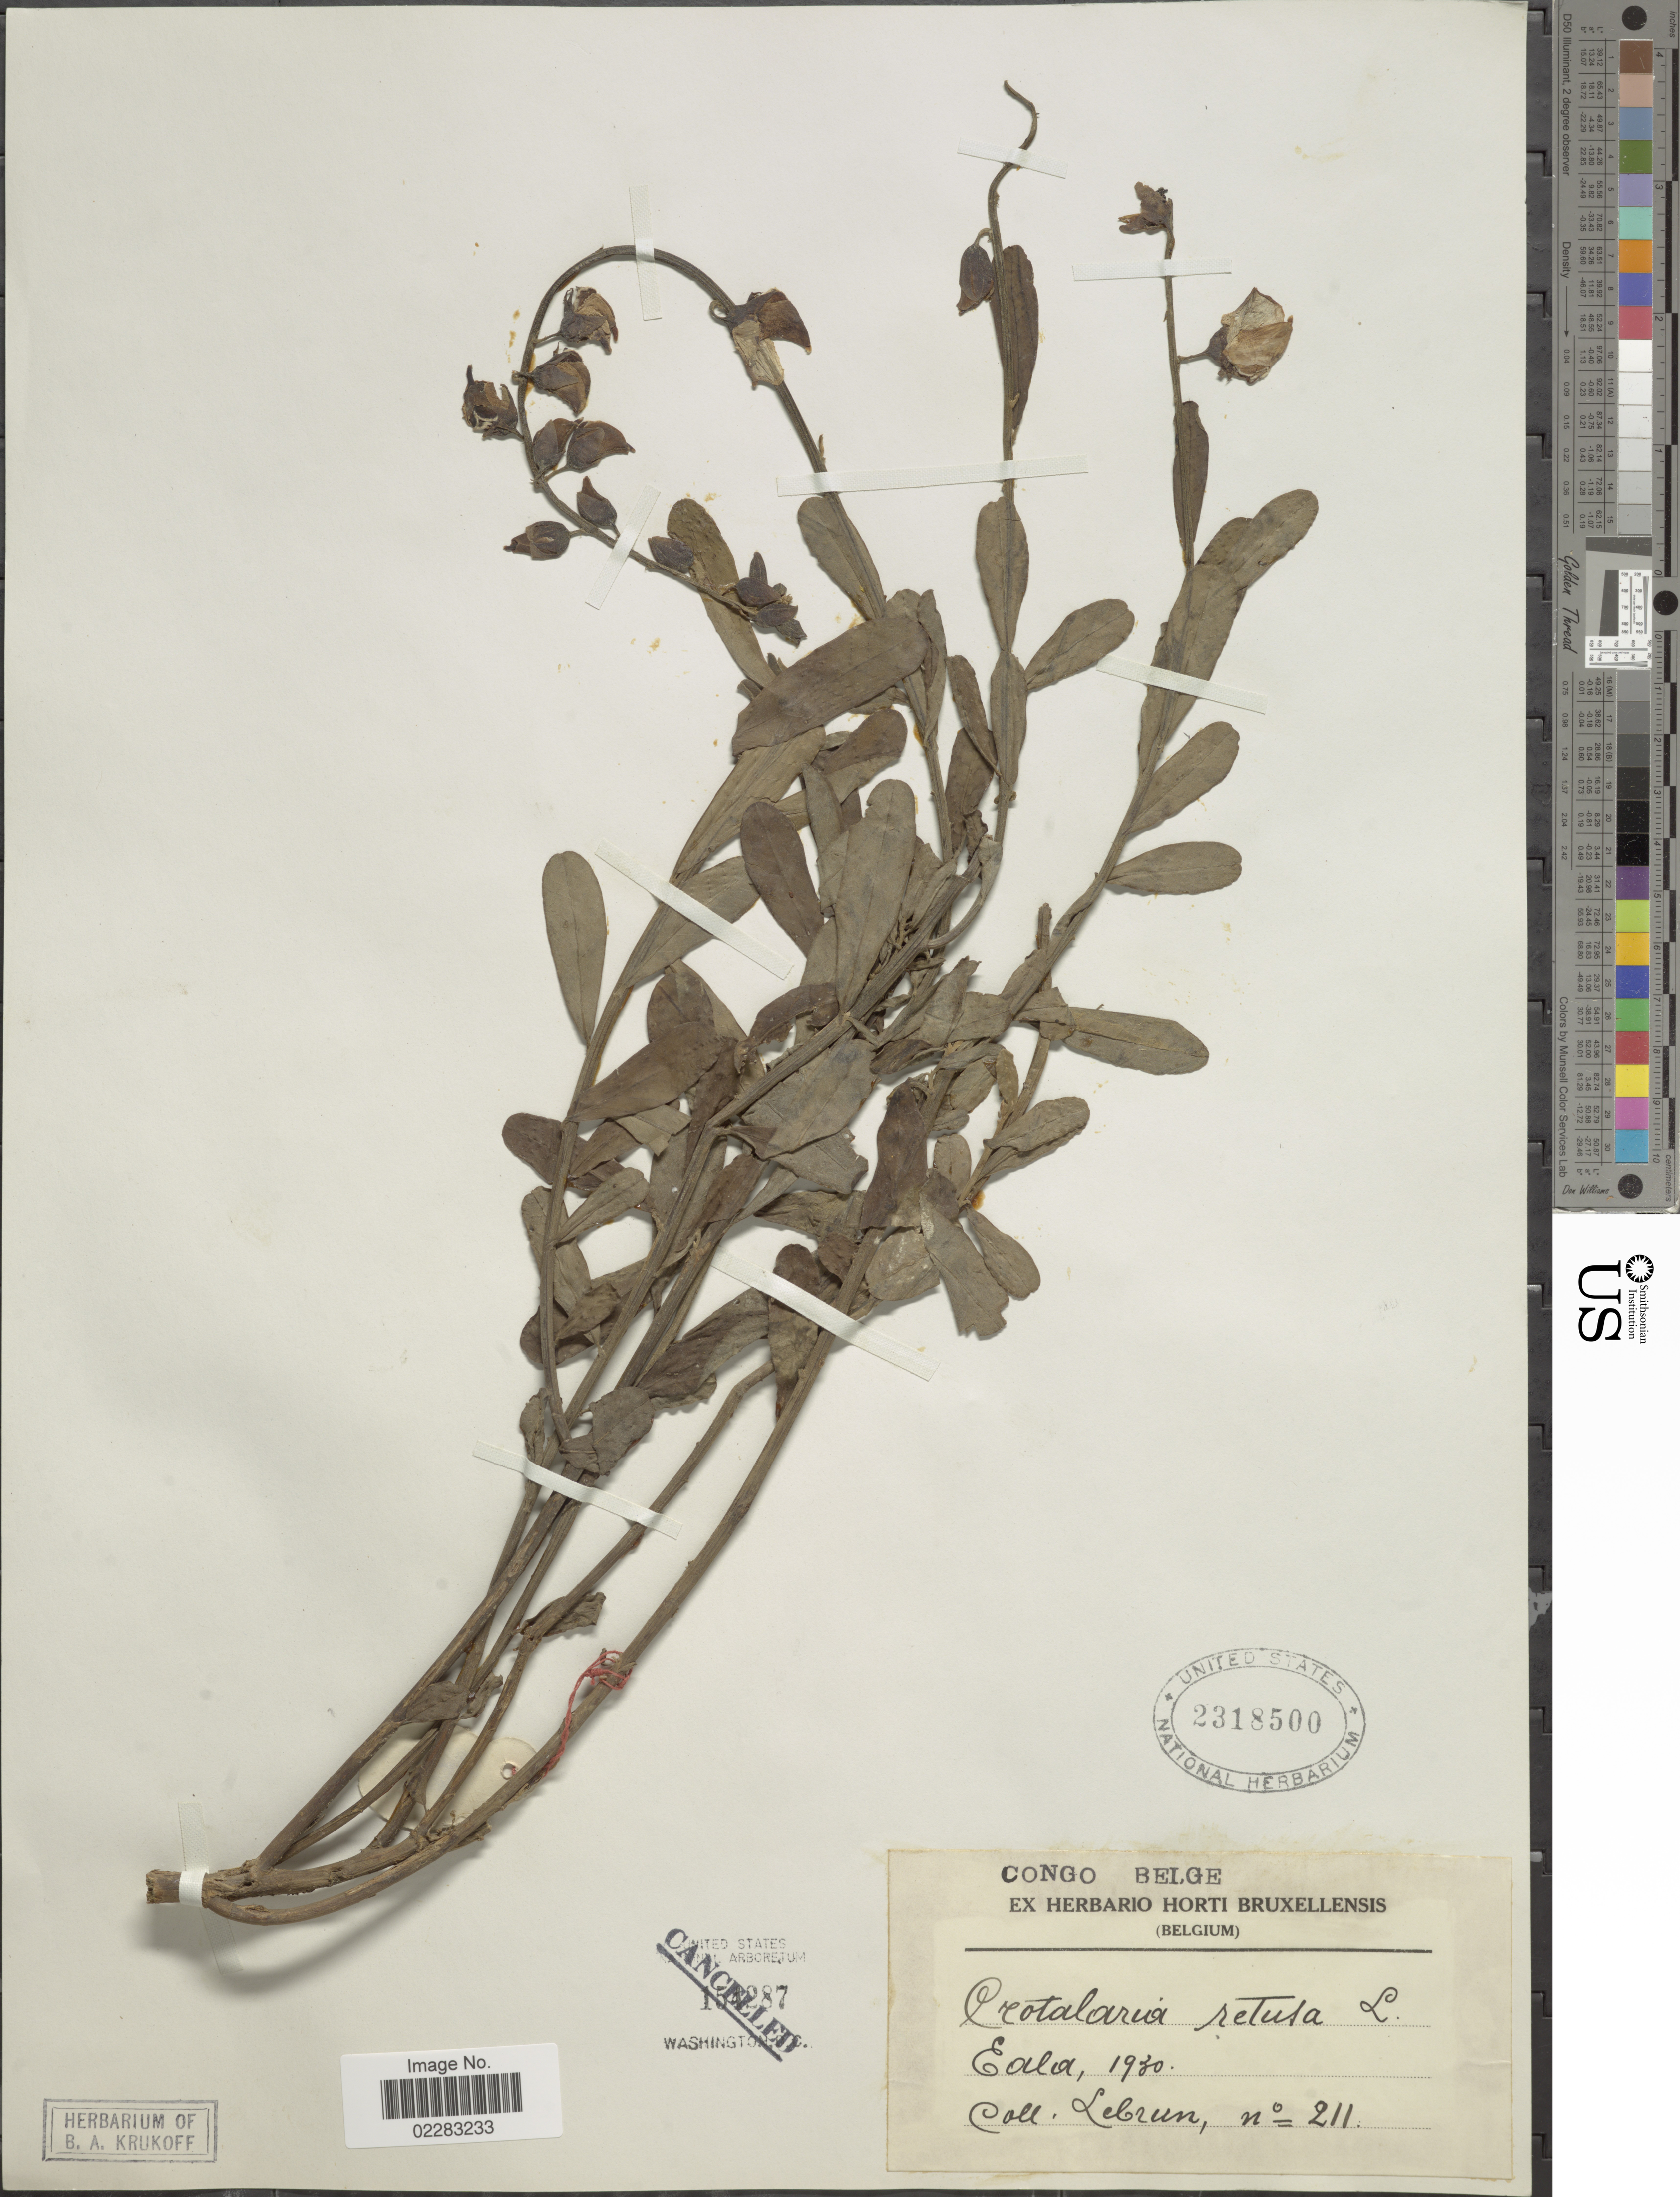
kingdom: Plantae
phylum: Tracheophyta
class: Magnoliopsida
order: Fabales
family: Fabaceae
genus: Crotalaria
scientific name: Crotalaria retusa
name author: L.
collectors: J.A. Lebrun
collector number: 211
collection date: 1930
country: Congo, Democratic Republic of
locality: Eala.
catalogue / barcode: US 2318500